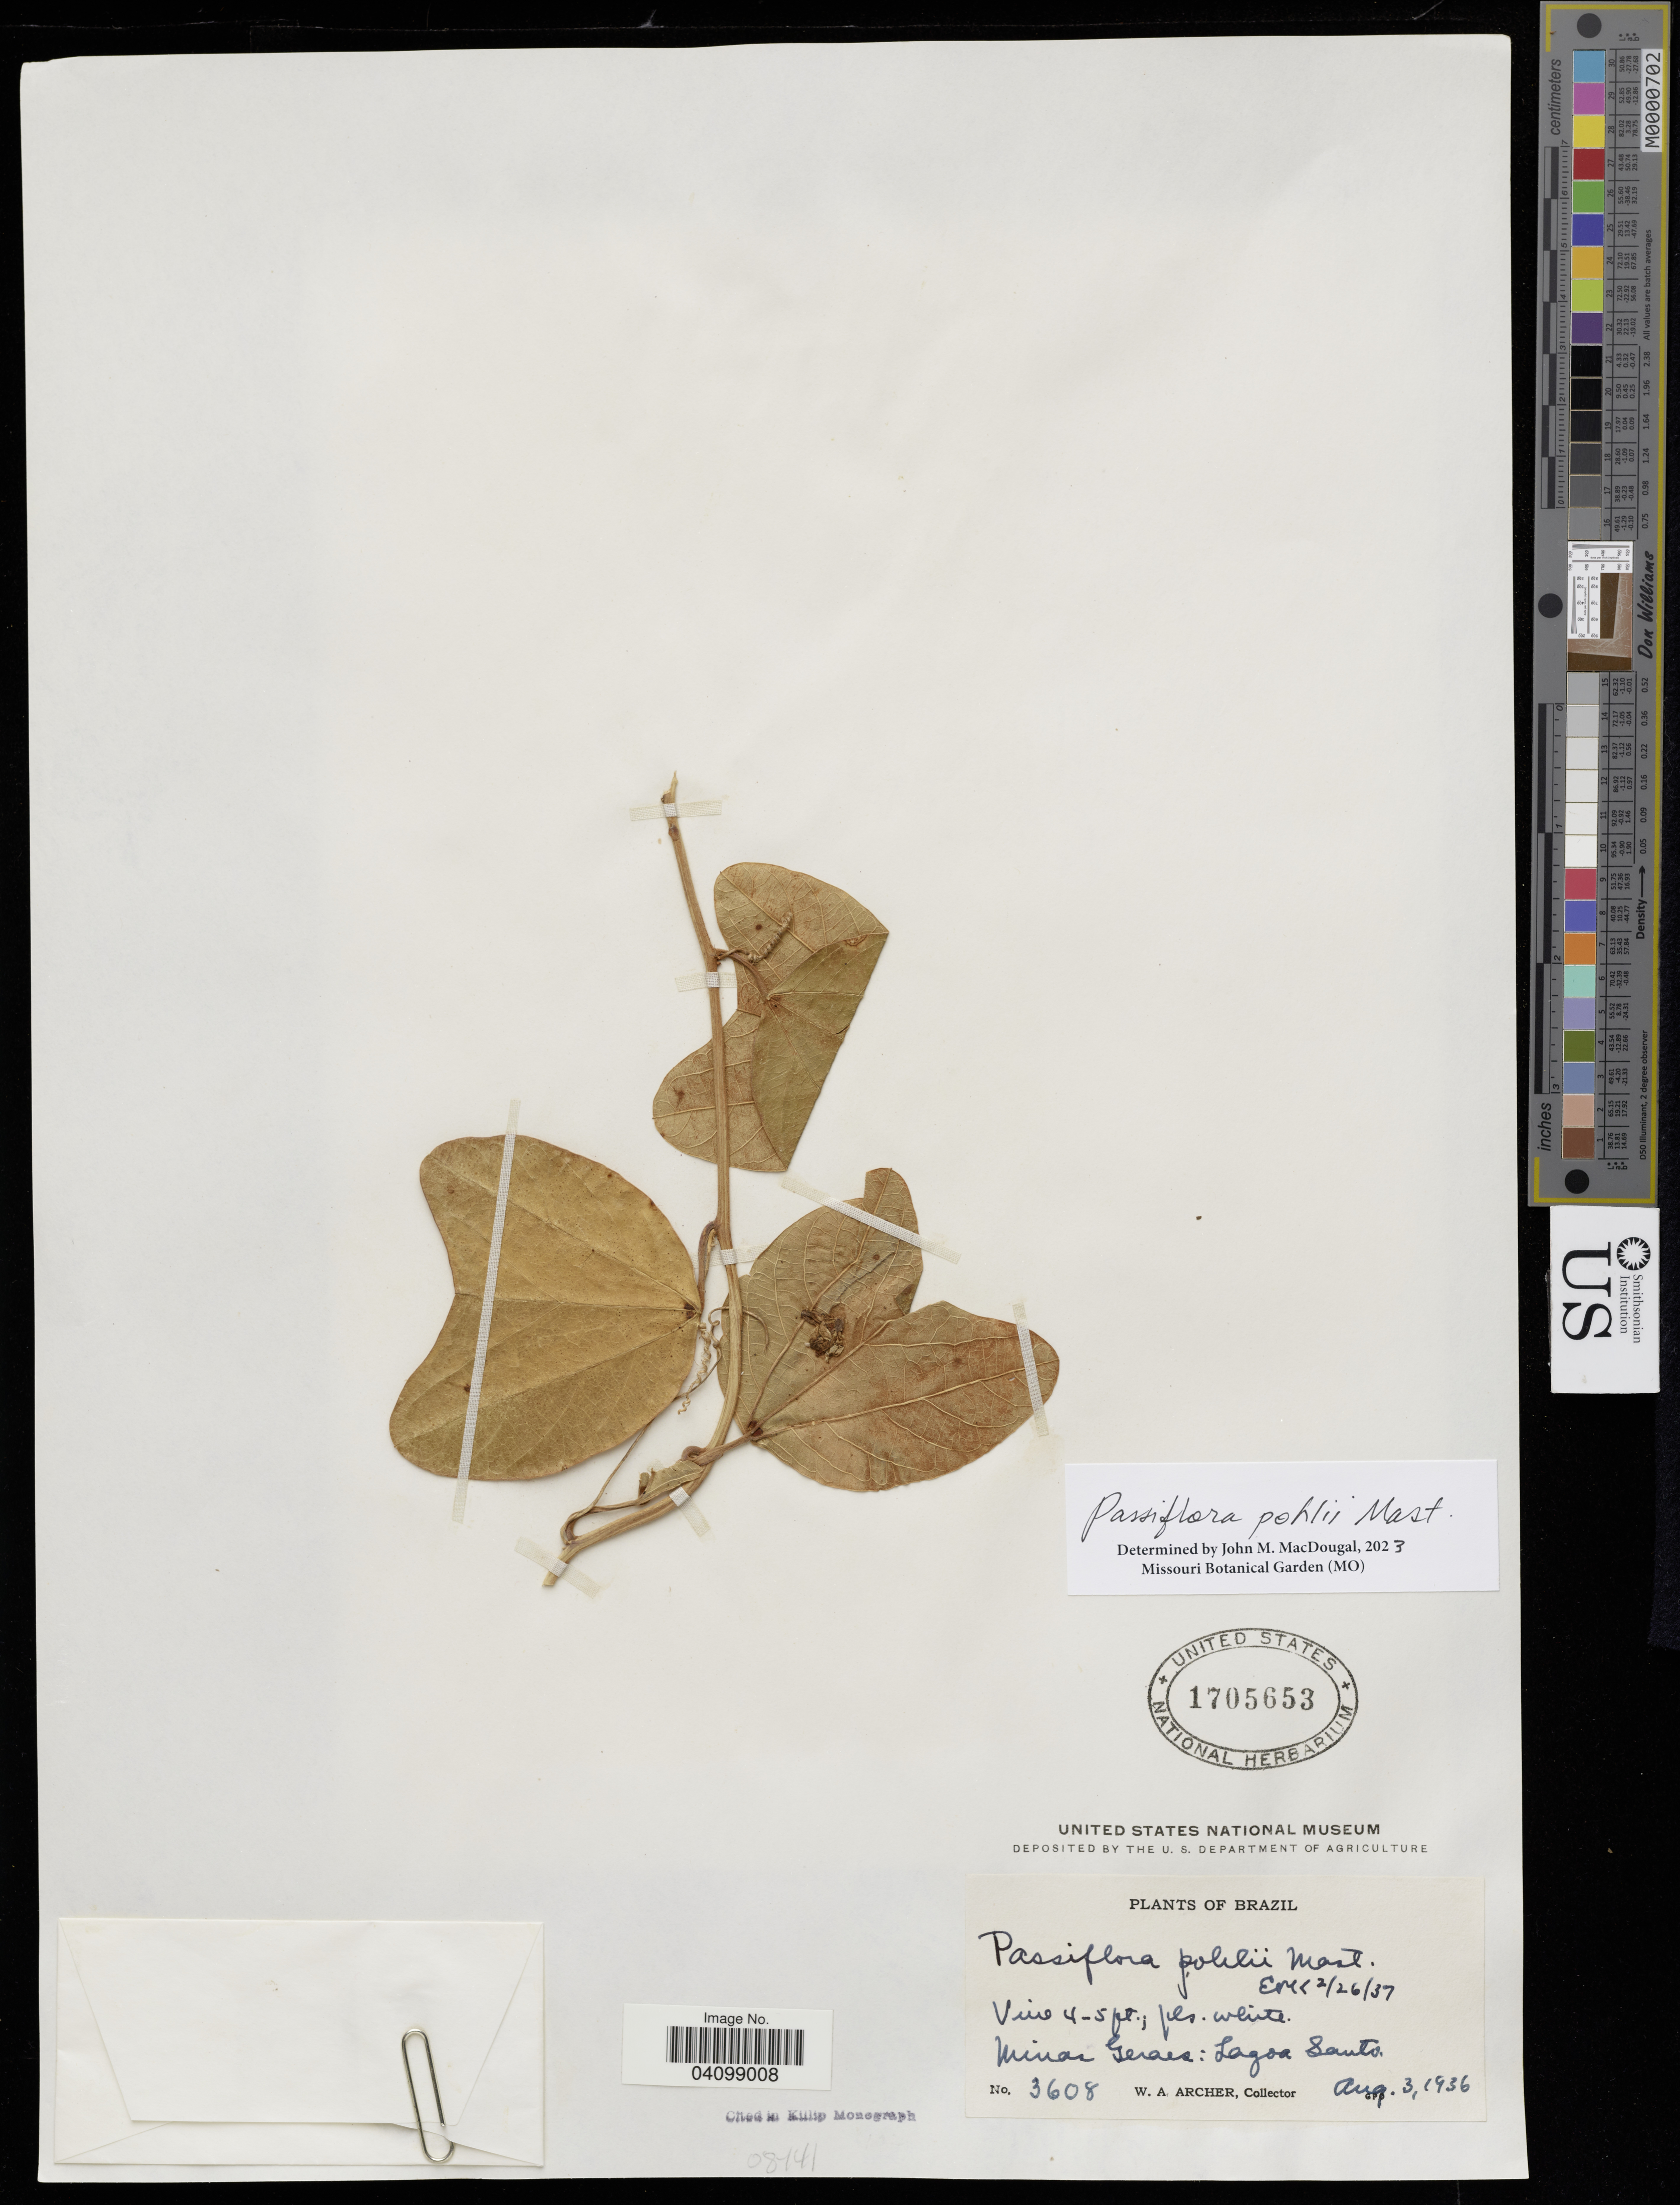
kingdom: Plantae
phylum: Tracheophyta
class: Magnoliopsida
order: Malpighiales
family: Passifloraceae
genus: Passiflora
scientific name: Passiflora pohlii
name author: Mast.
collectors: W. Archer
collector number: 3608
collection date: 1936-08-03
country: Brazil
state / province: Minas Gerais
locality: Lagoa Santo.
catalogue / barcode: US 1705653